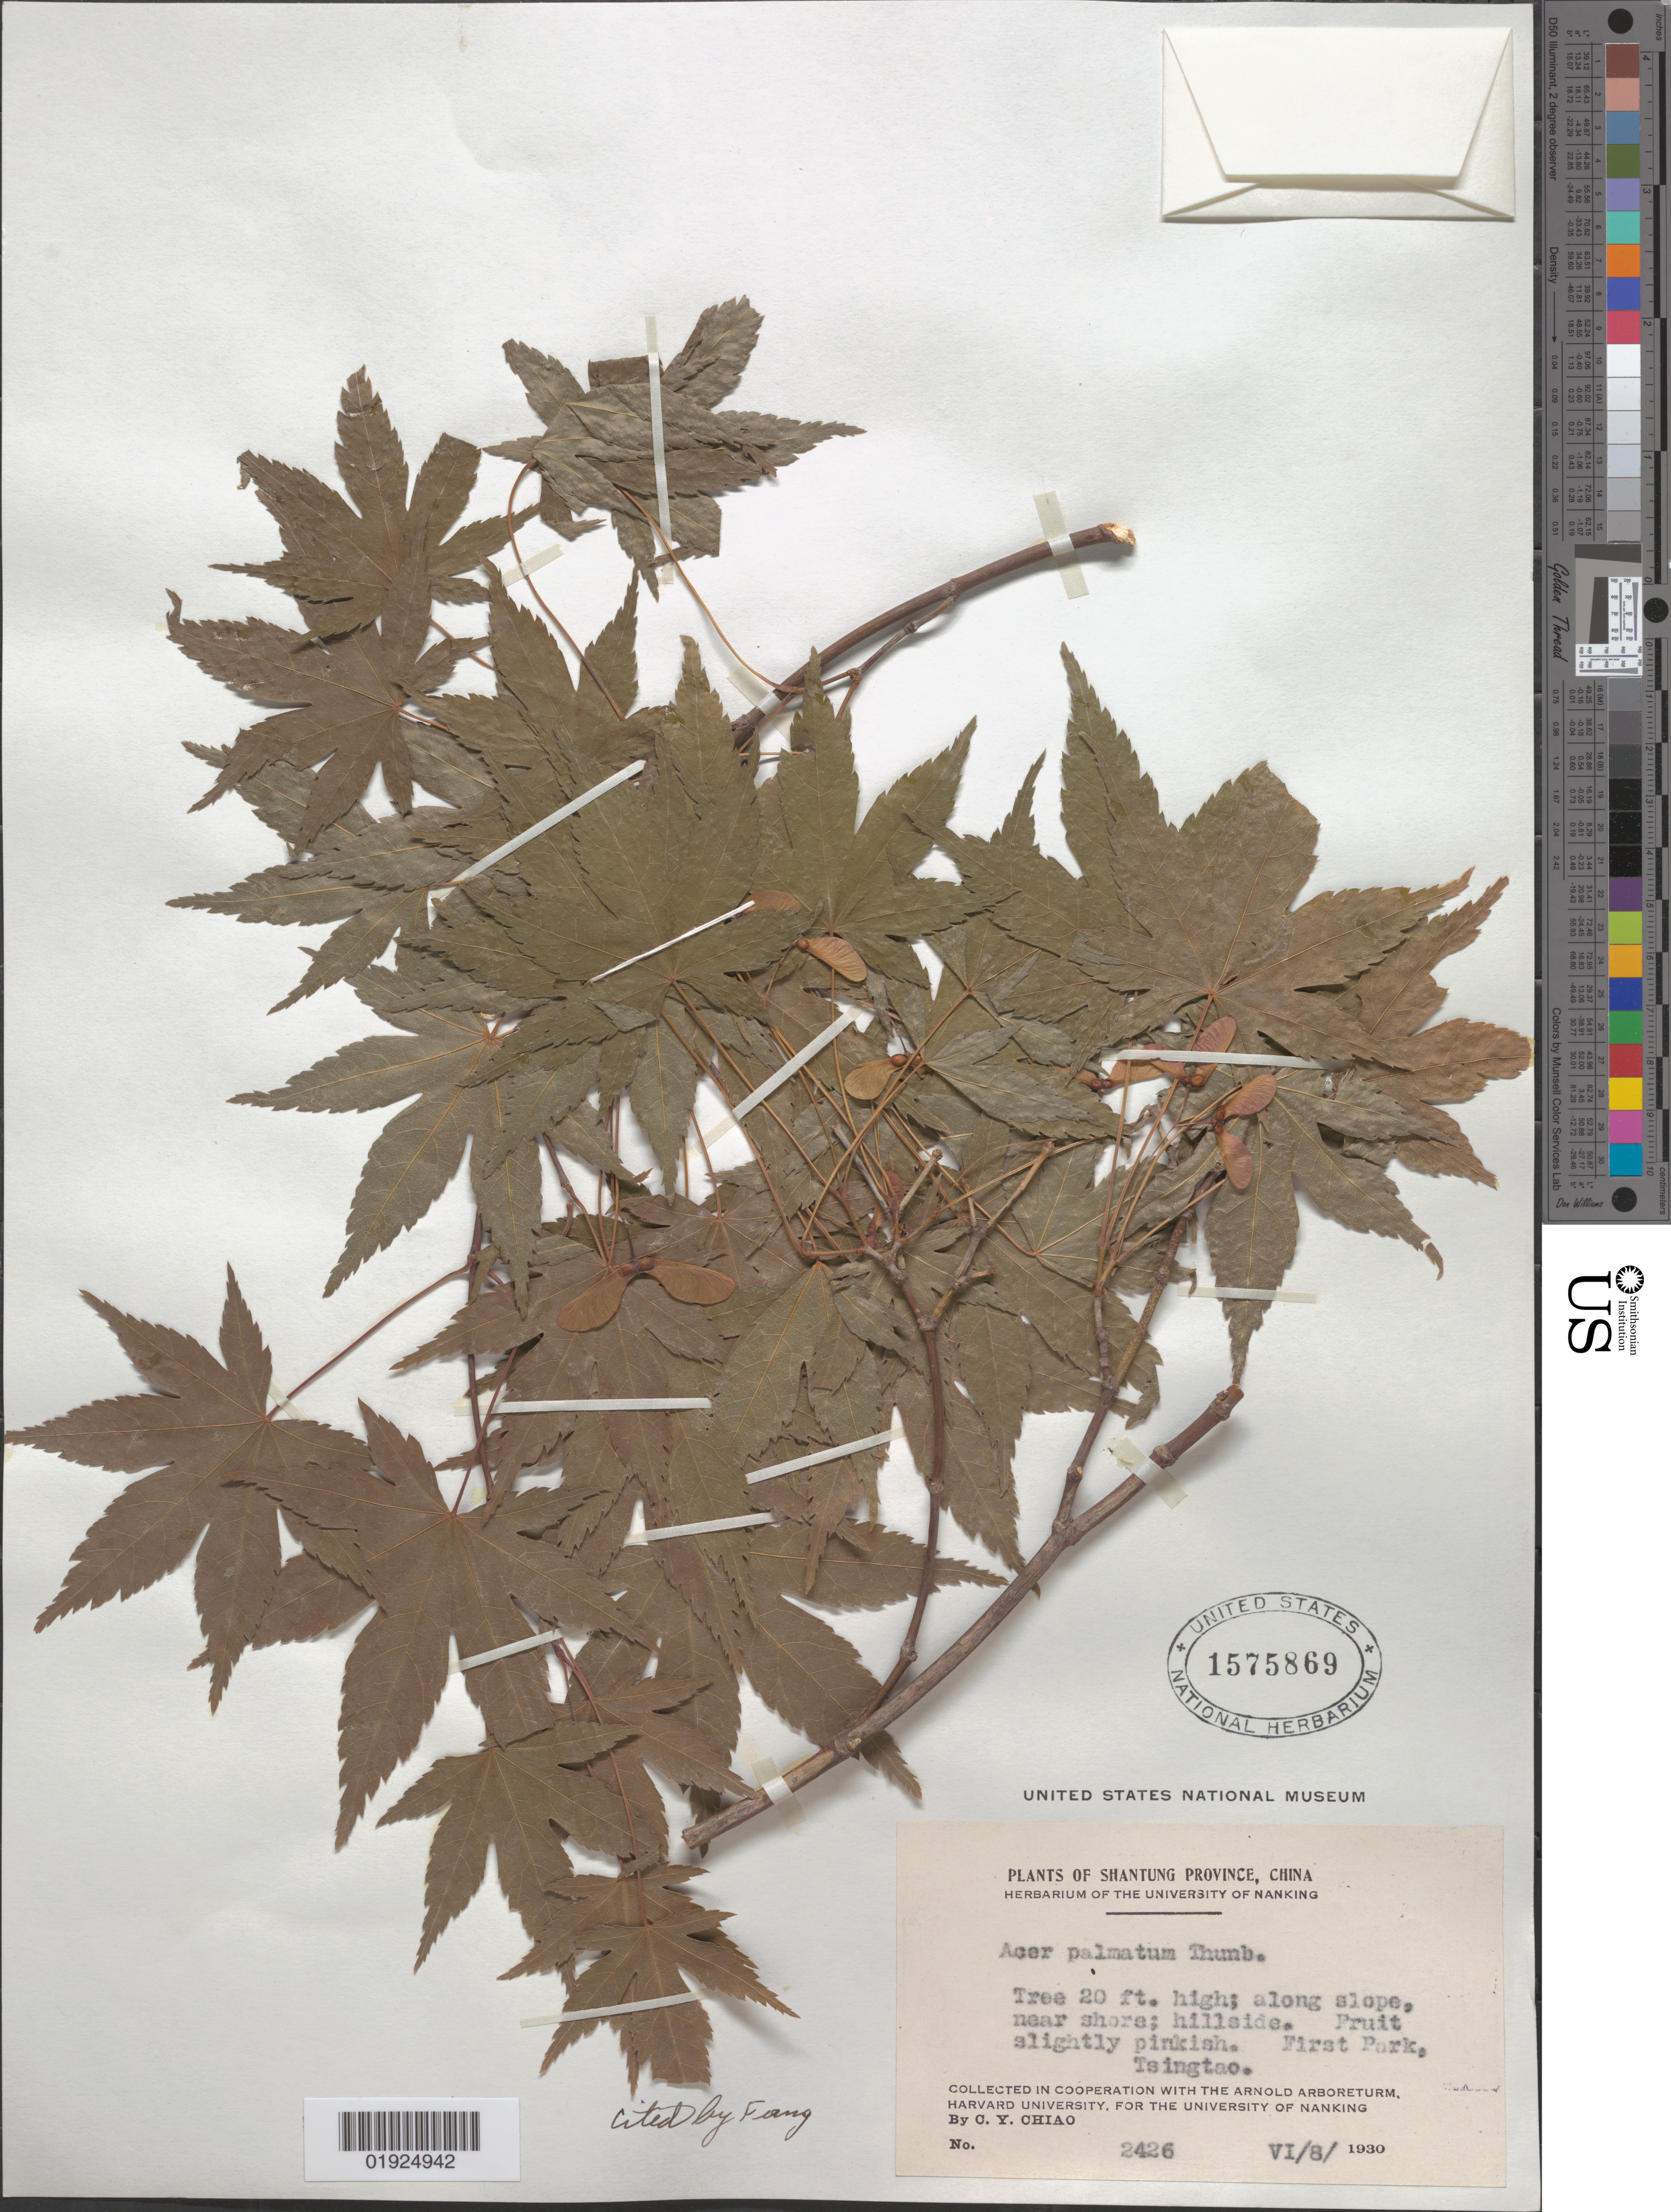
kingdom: Plantae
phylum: Tracheophyta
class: Magnoliopsida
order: Sapindales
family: Sapindaceae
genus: Acer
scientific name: Acer palmatum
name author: Thunb.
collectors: C. Y. Chiao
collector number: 2426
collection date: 1930-06-08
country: China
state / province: Shandong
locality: Shantung [Shandong] Province, First Park, Tsingtao [Qingdao]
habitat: Along slope, near shore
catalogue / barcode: US 1575869